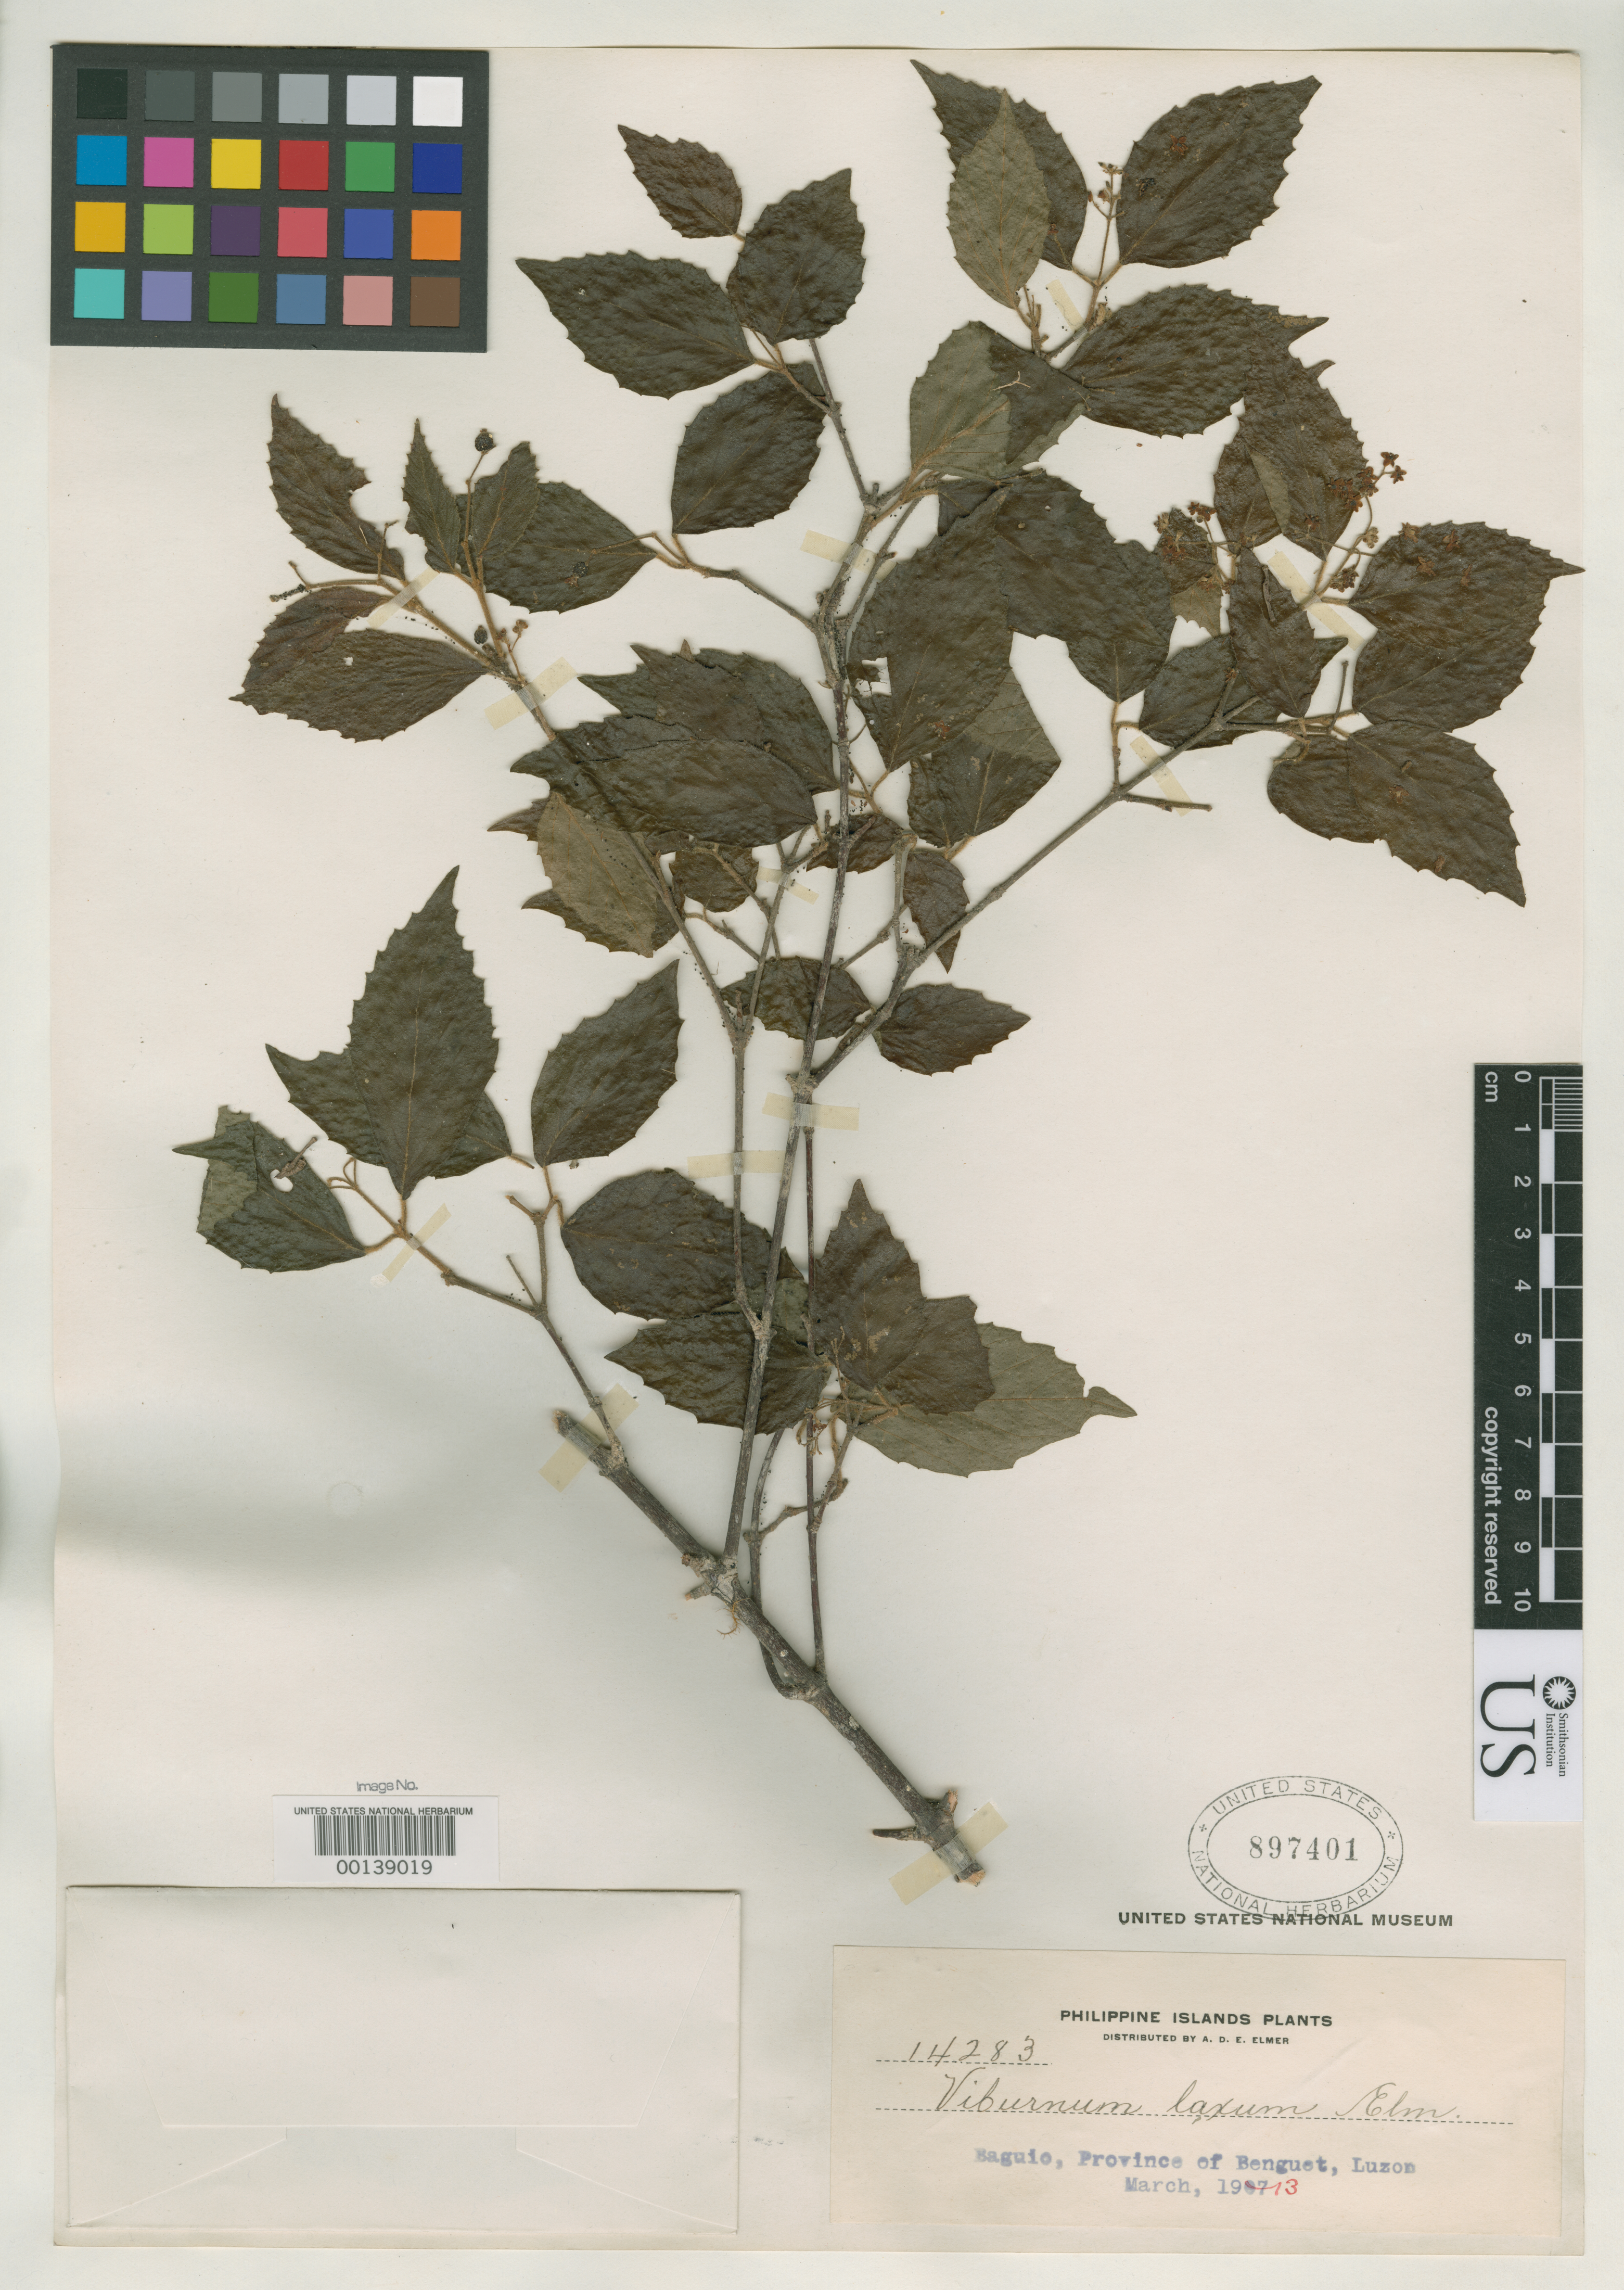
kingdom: Plantae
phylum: Tracheophyta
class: Magnoliopsida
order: Dipsacales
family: Viburnaceae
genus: Viburnum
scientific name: Viburnum laxum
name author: Elmer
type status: Isotype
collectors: A. D. E. Elmer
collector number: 14283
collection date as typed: Mar 1913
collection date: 1913-03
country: Philippines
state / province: Cordillera (Administrative Region)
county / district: Benguet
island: Luzon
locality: Baguio.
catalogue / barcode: US 897401